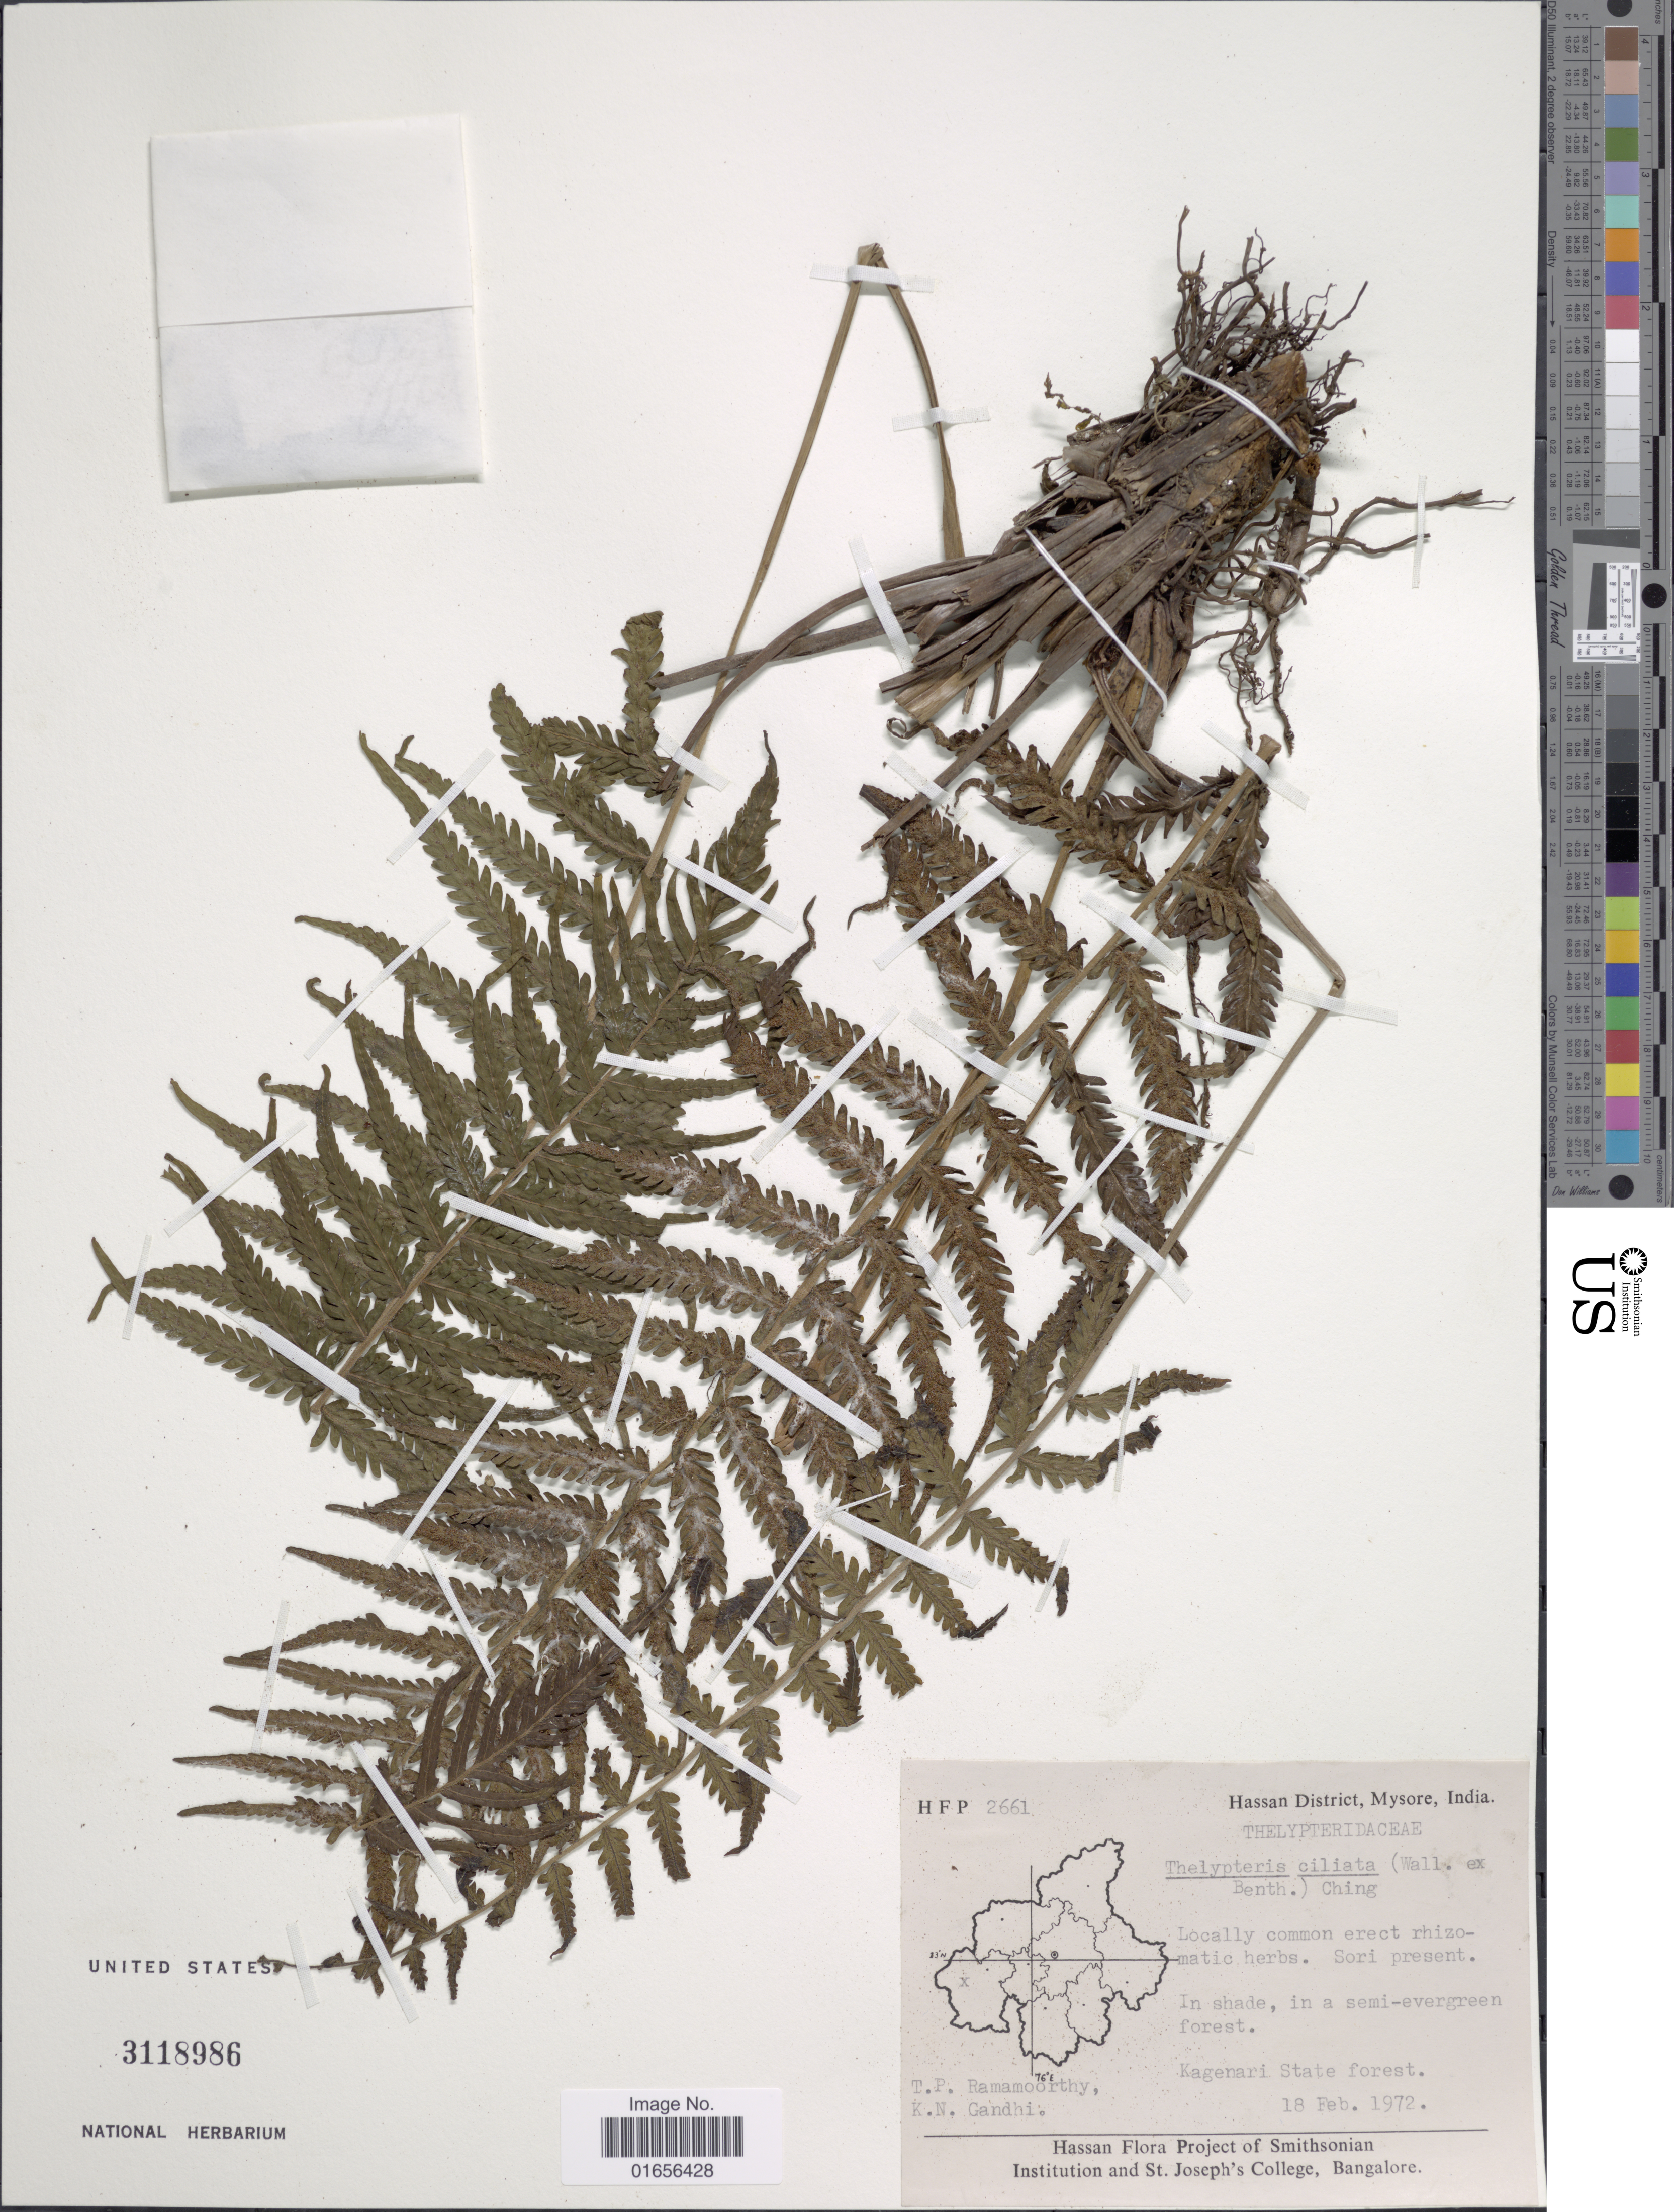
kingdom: Plantae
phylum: Tracheophyta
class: Polypodiopsida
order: Polypodiales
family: Thelypteridaceae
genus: Trigonospora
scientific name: Trigonospora ciliata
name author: (Benth.) Holttum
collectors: T. P. Ramamoorthy & K. N. Gandhi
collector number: HFP 2661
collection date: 1972-02-18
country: India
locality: Hassan District, Mysore, India. Kagenari State Forest.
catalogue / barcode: US 3118986